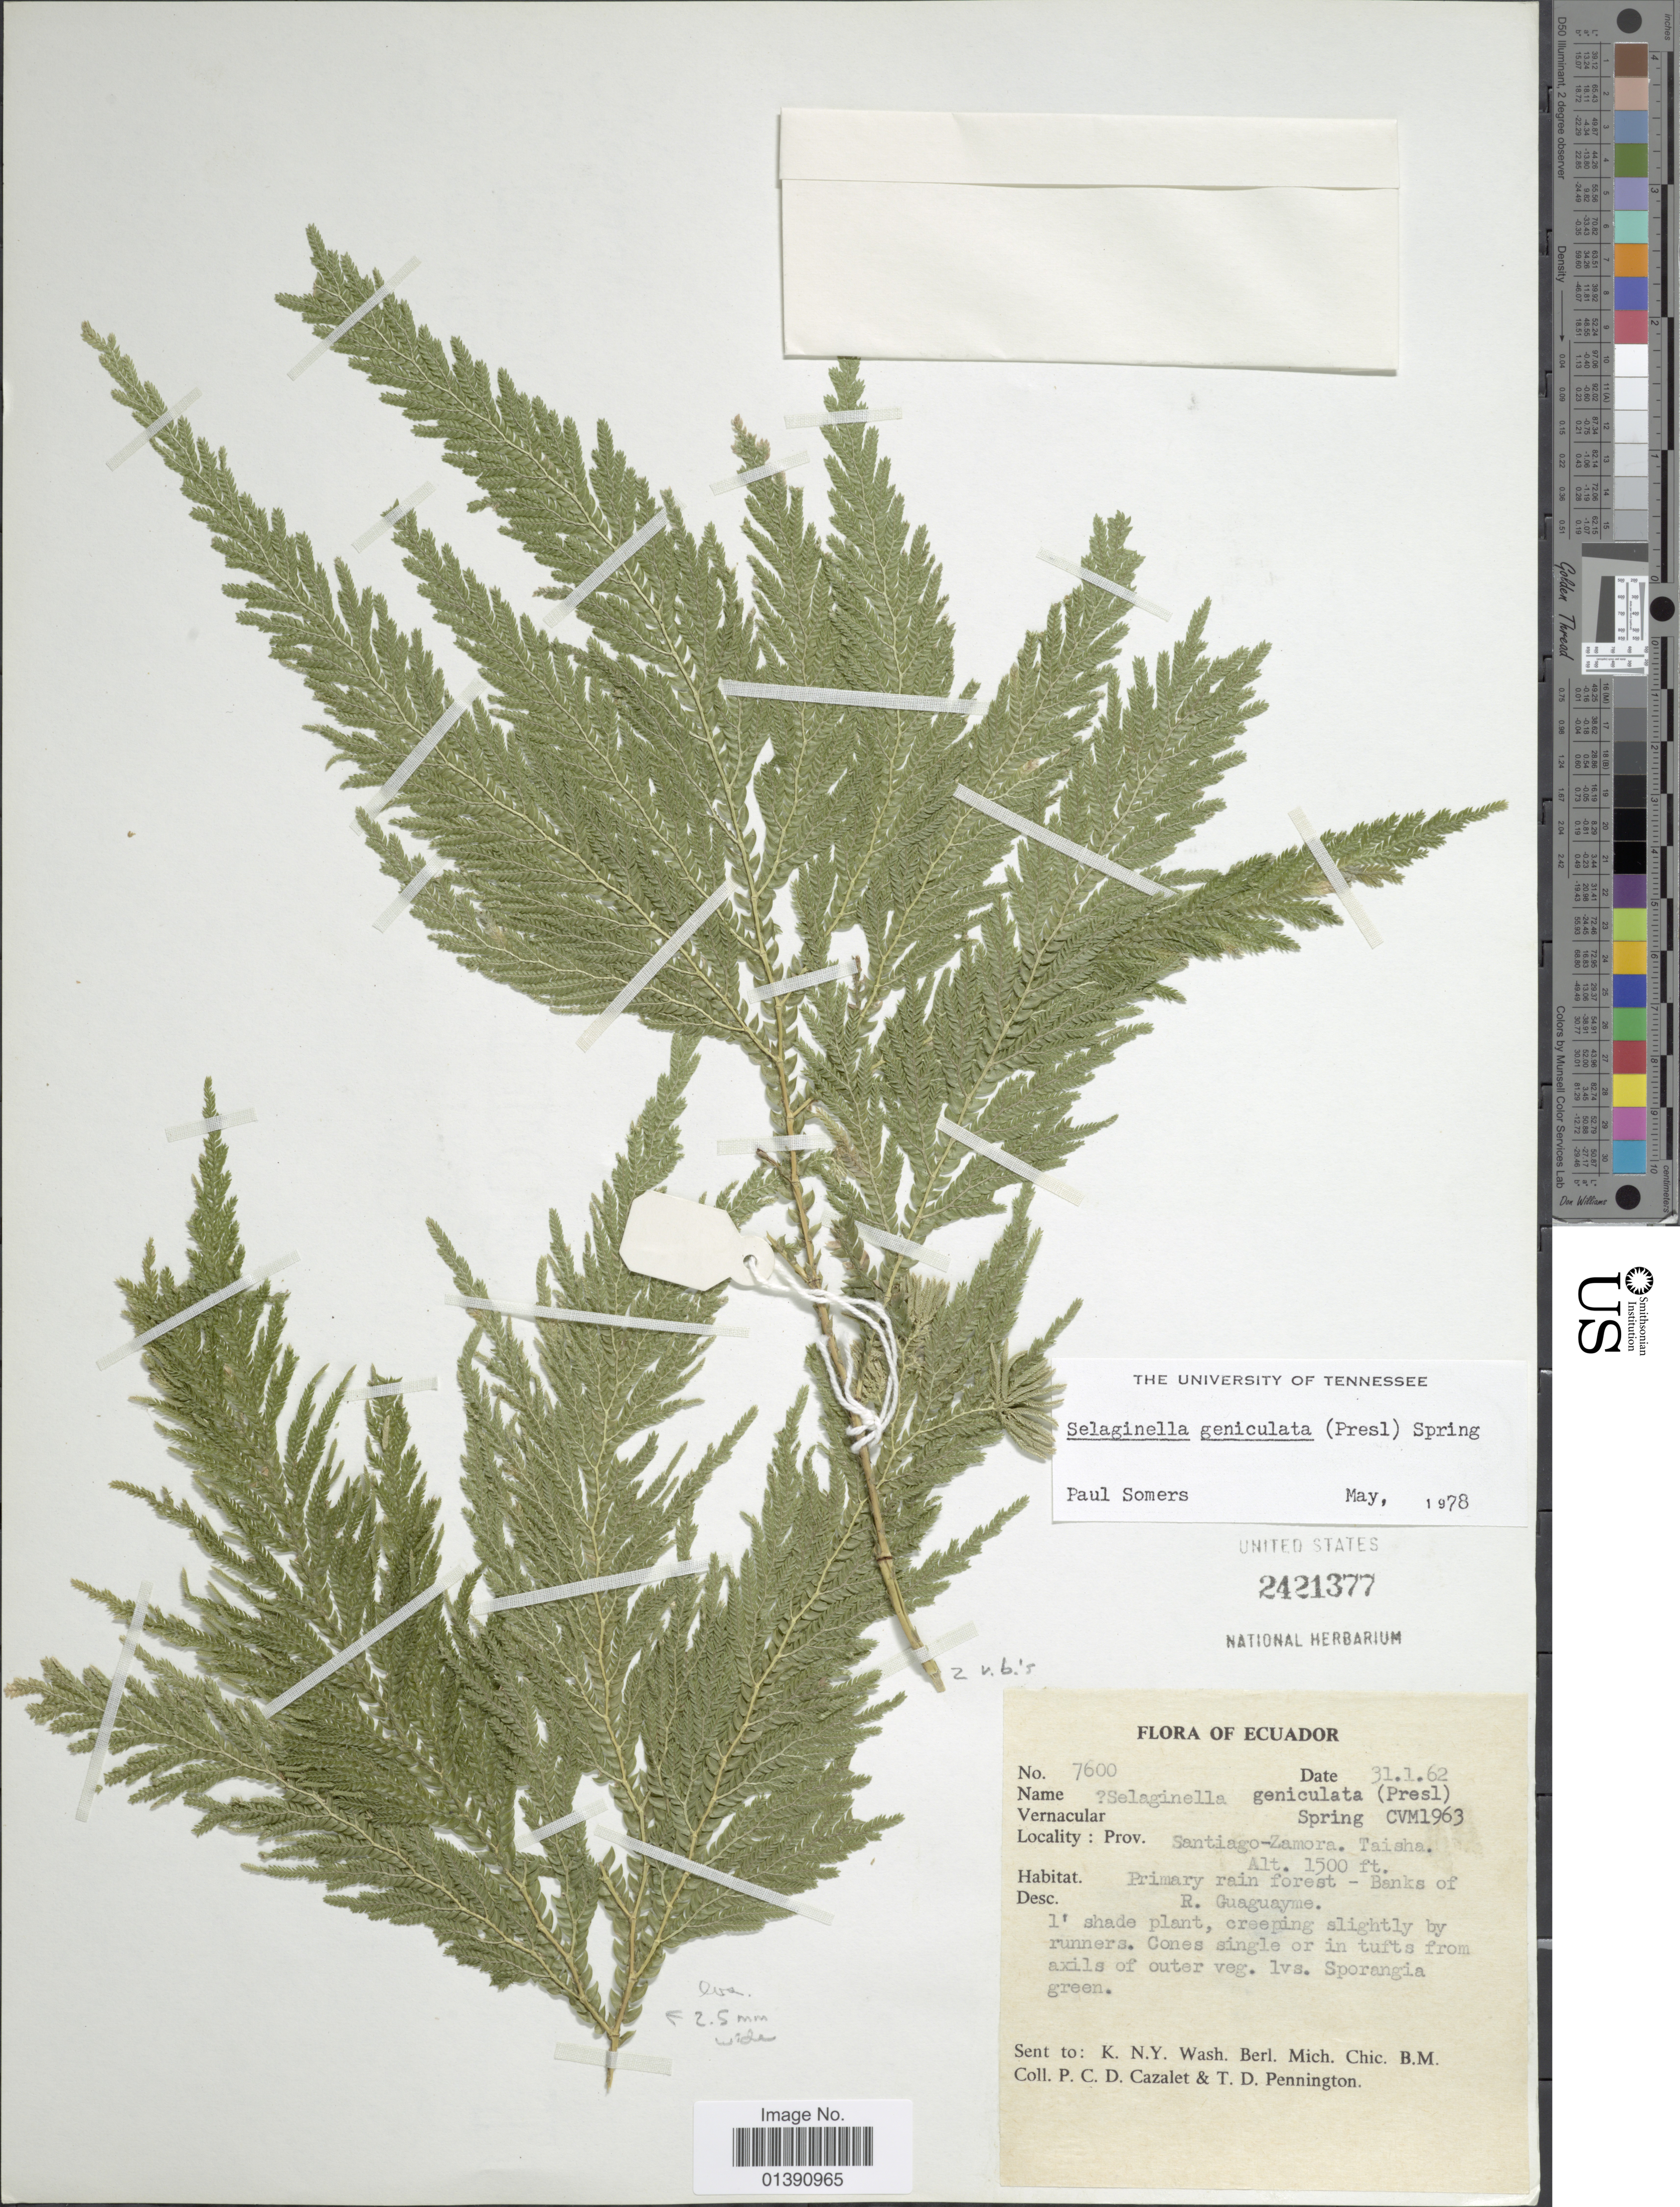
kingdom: Plantae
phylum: Tracheophyta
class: Lycopodiopsida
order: Selaginellales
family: Selaginellaceae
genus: Selaginella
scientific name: Selaginella geniculata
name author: (C. Presl) Spring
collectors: P. C. D. Cazalet & T. D. Pennington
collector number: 7600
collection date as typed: Transcribed d/m/y: 31/1/62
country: Ecuador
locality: Santiago-Zamora, Taisha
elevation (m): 457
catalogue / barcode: US 2421377